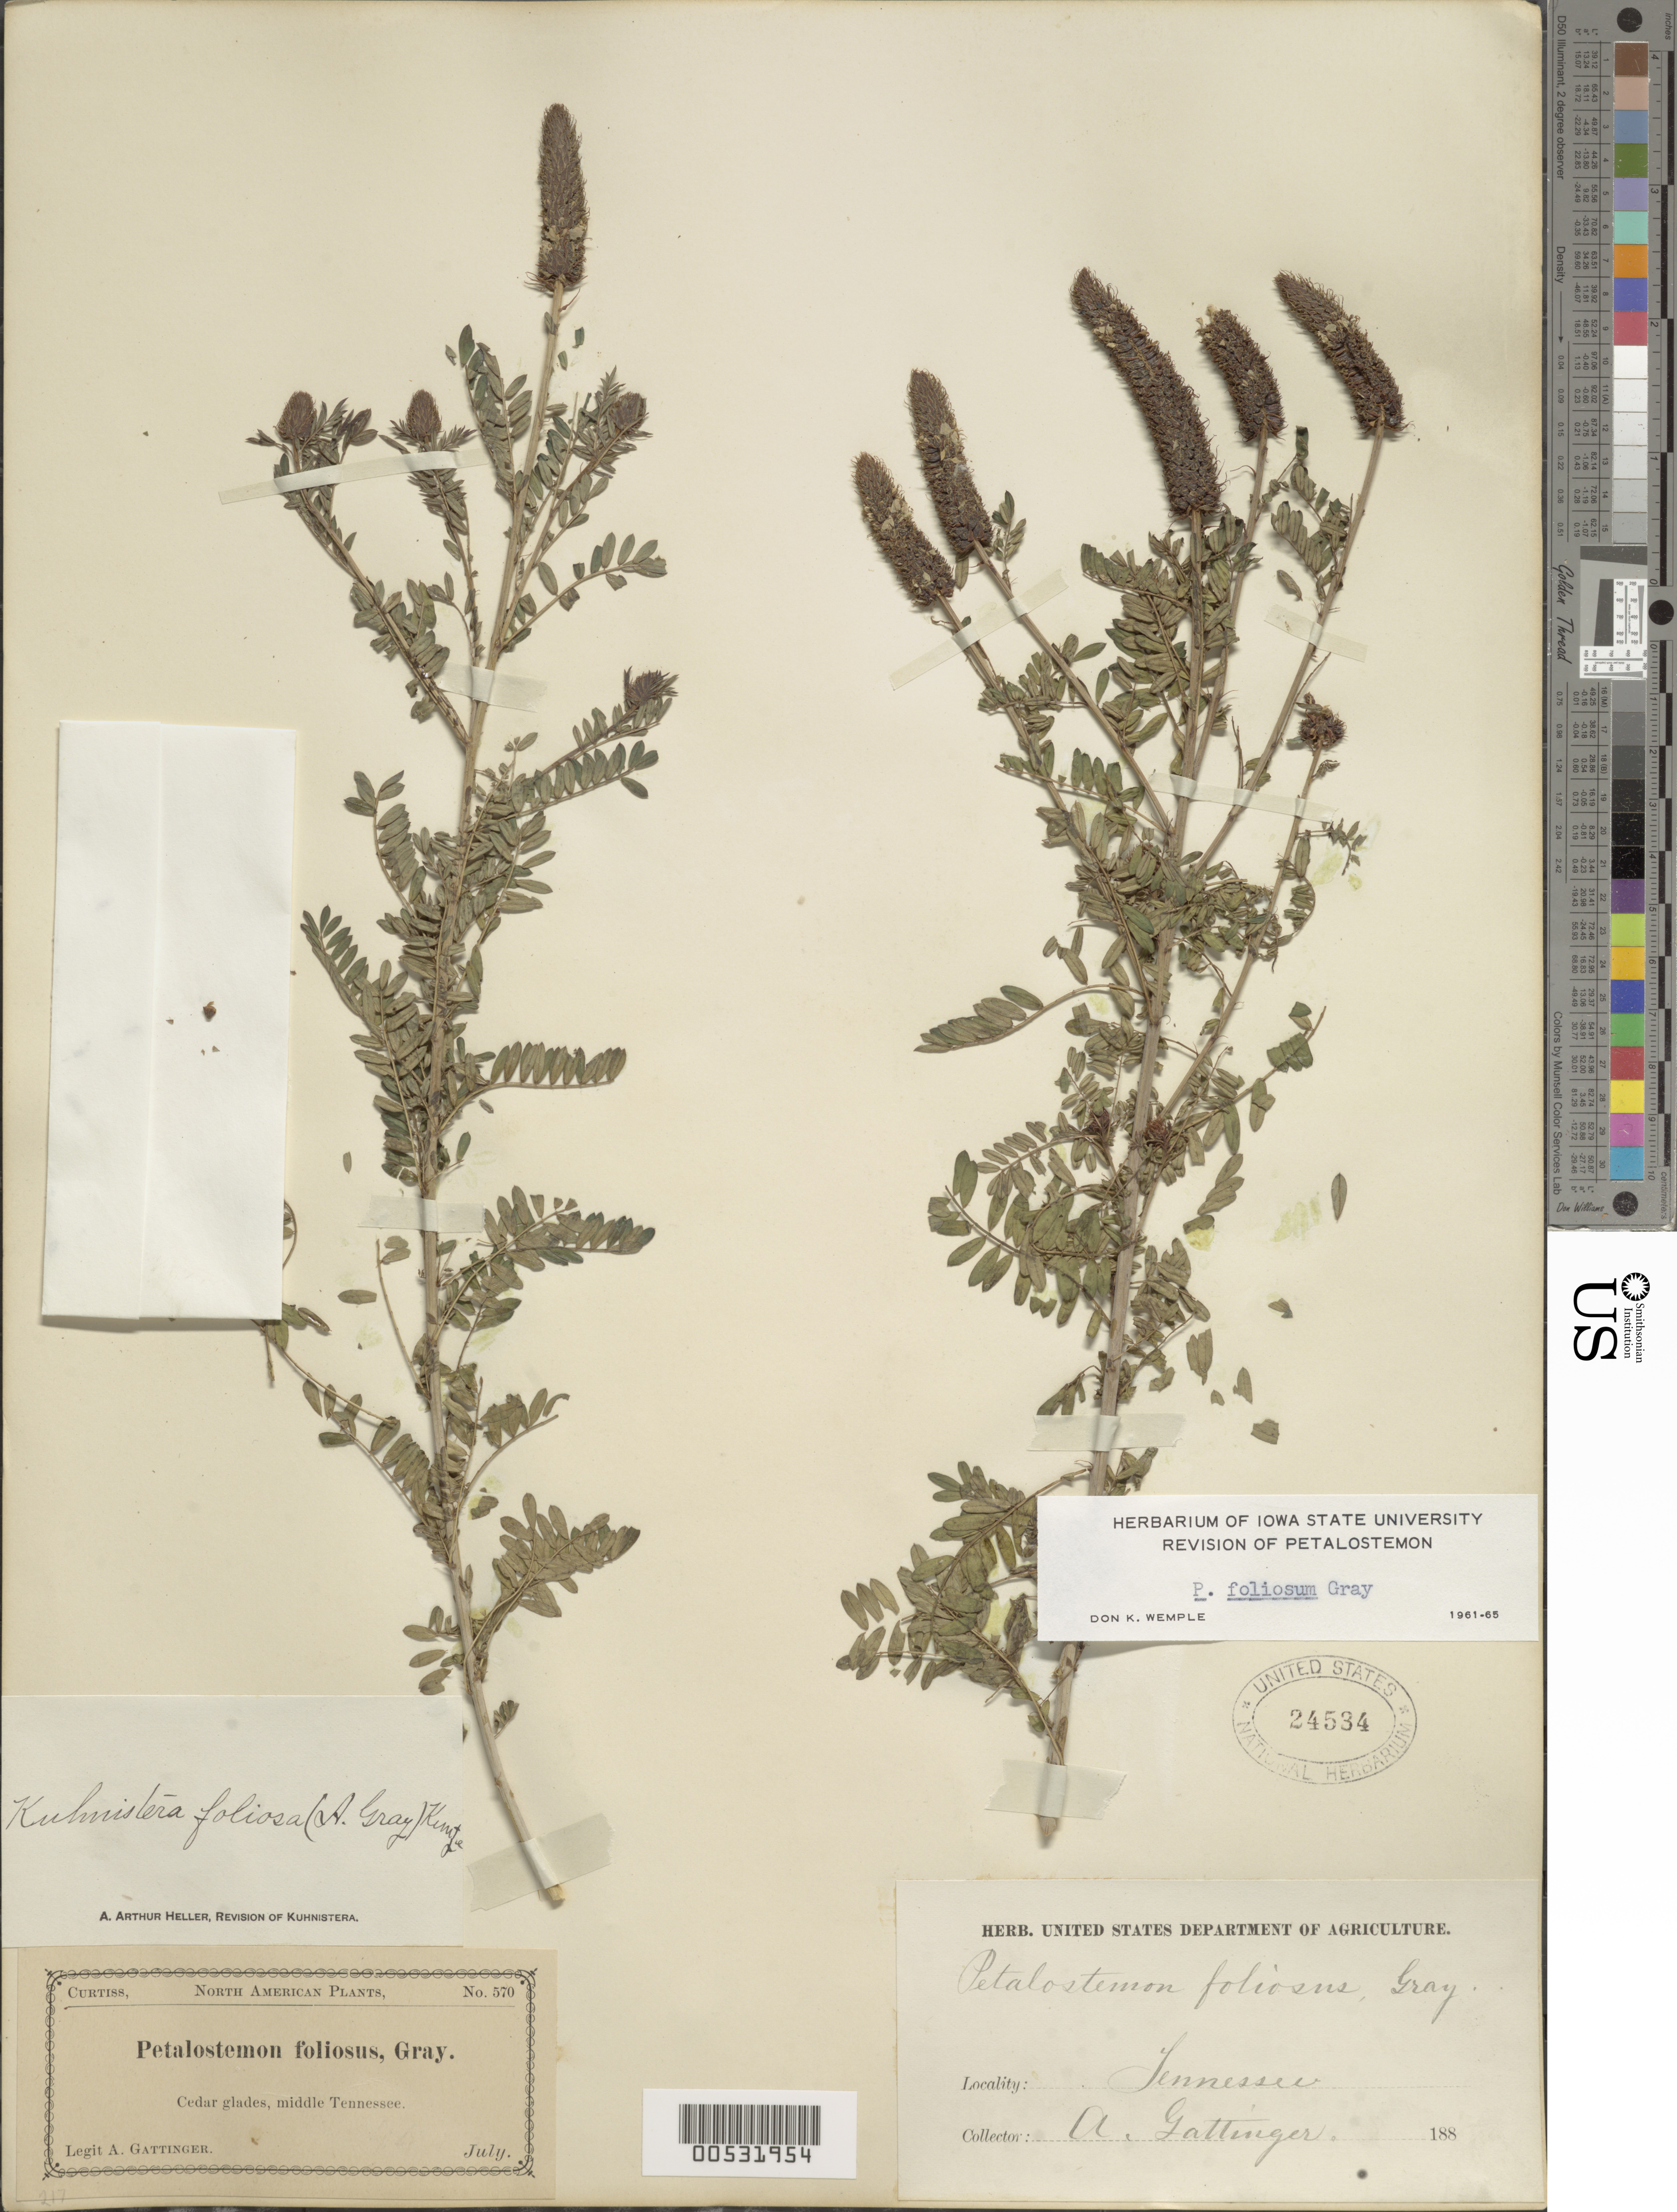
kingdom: Plantae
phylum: Tracheophyta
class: Magnoliopsida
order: Fabales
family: Fabaceae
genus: Dalea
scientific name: Dalea foliosa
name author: (Aiton) Barneby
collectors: A. Gattinger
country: United States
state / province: Tennessee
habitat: Cedar glades.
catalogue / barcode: US 24534